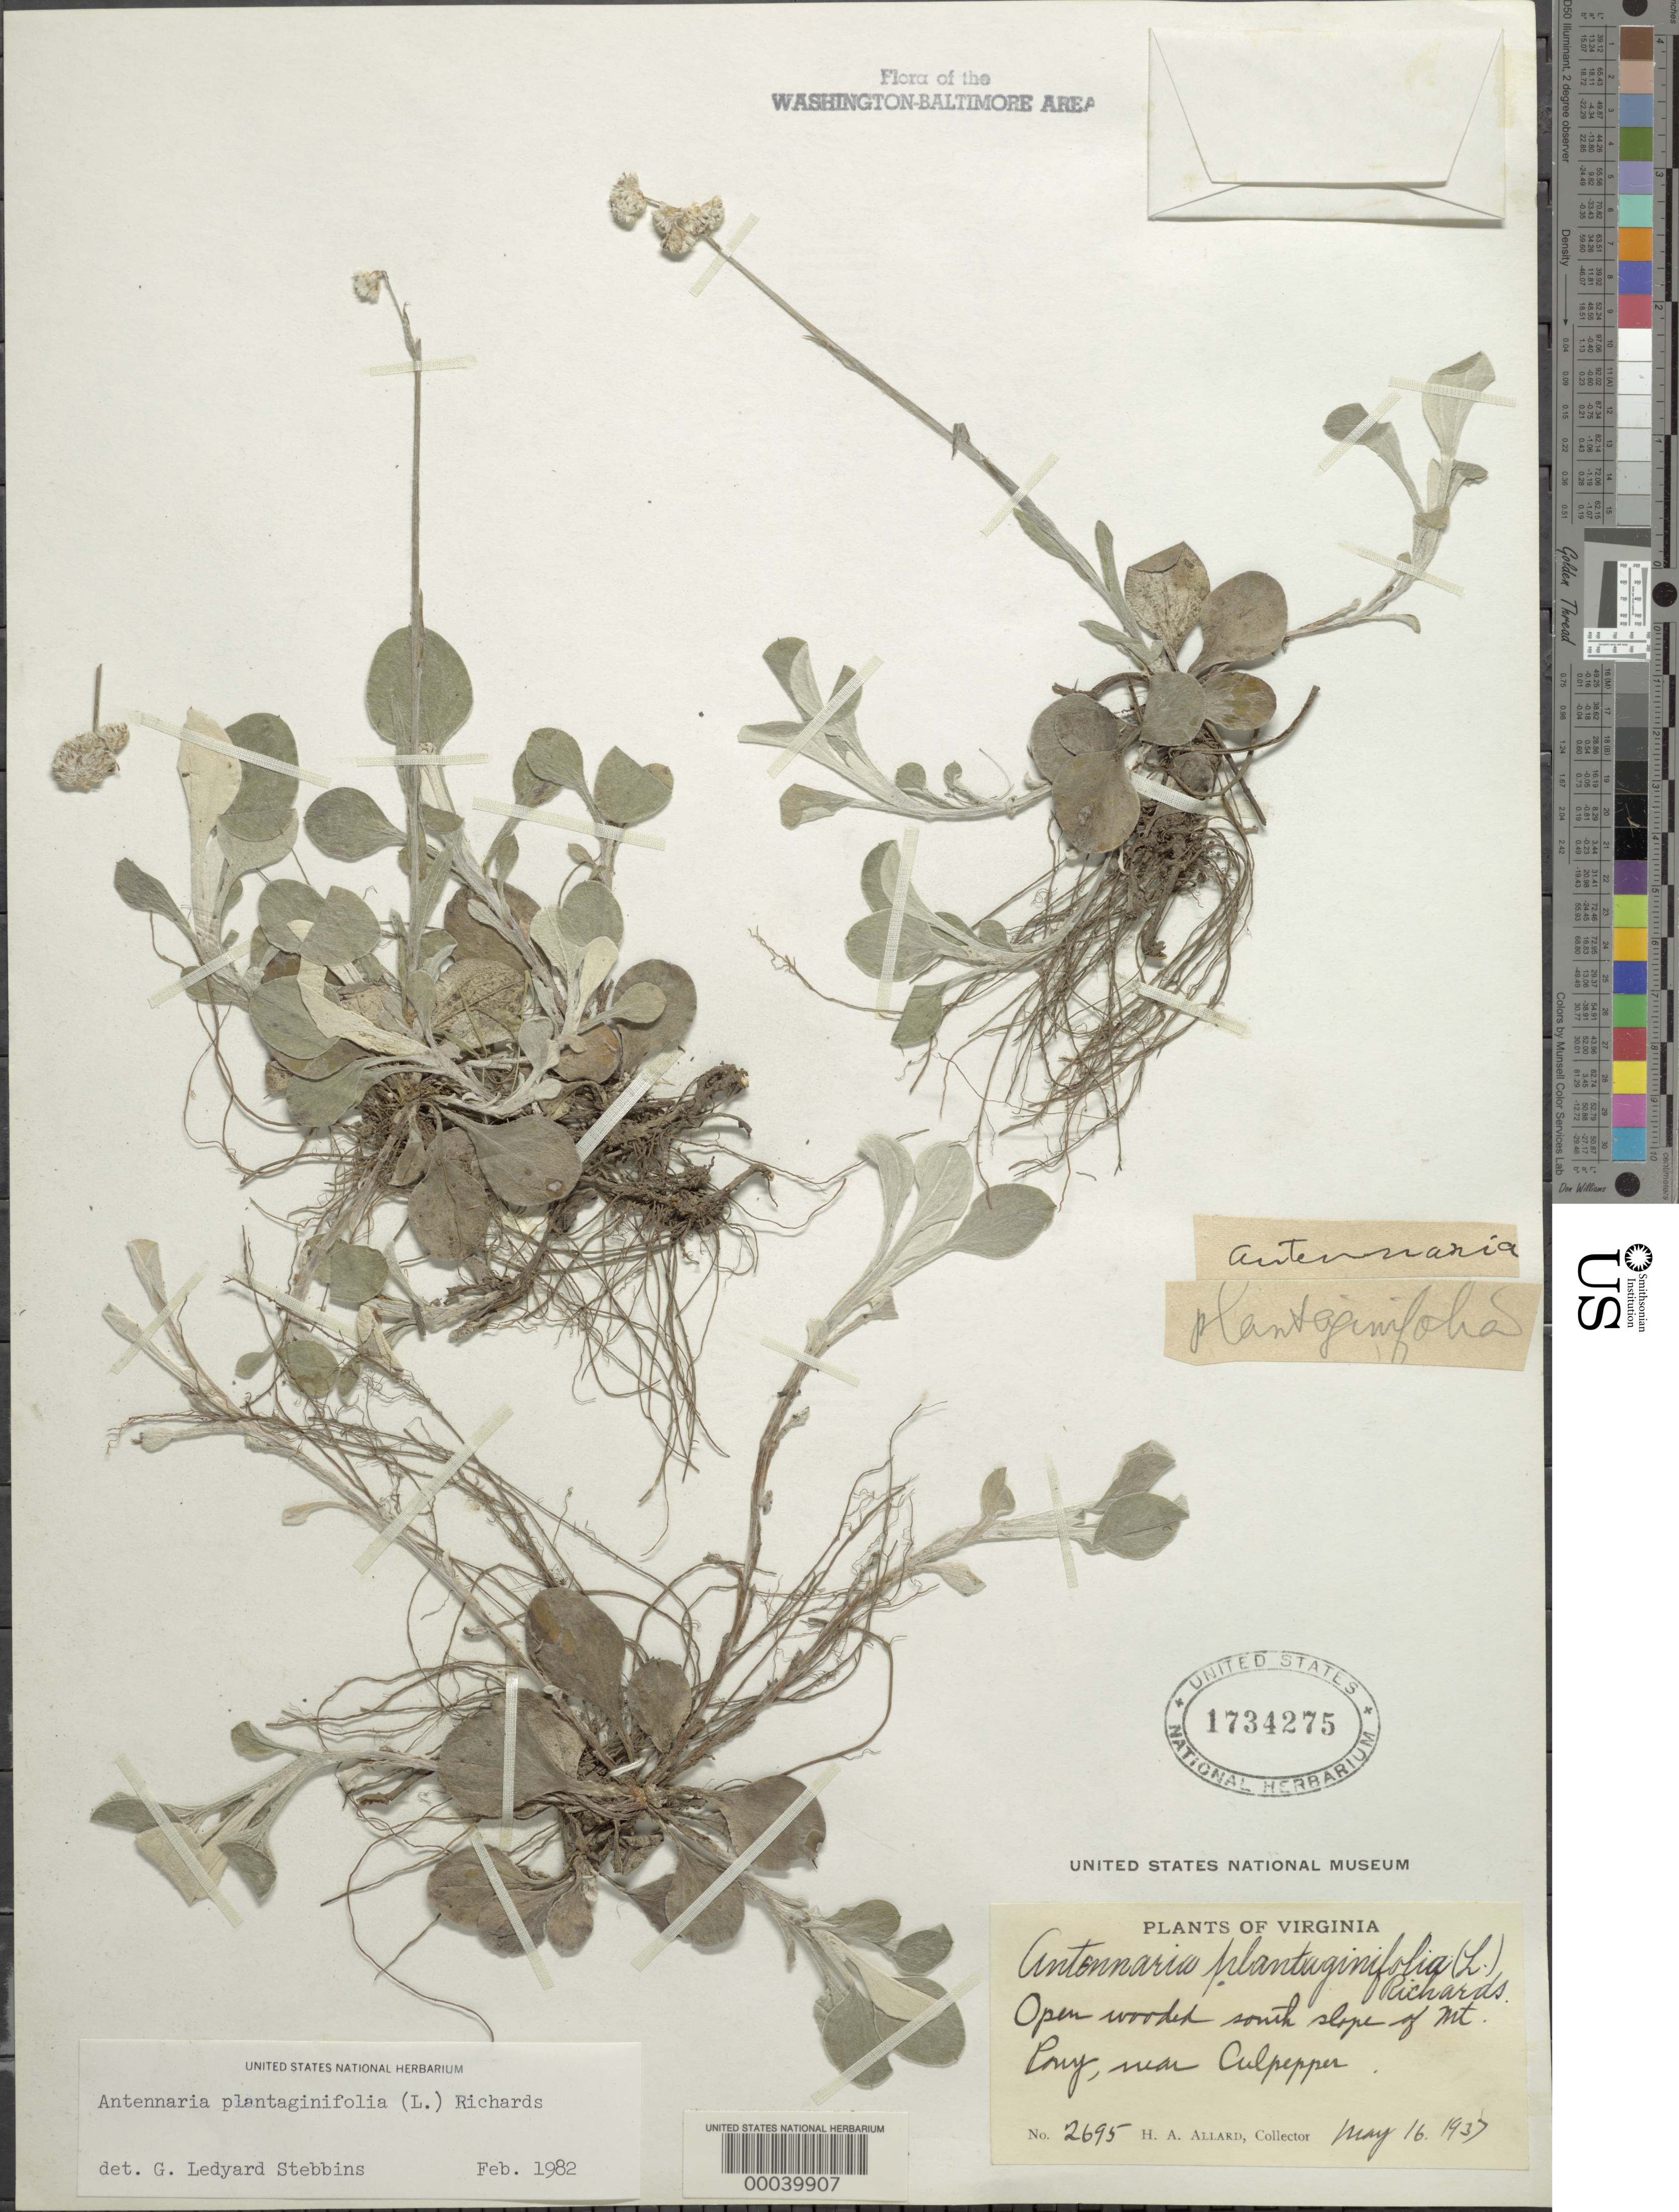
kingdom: Plantae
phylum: Tracheophyta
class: Magnoliopsida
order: Asterales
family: Asteraceae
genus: Antennaria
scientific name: Antennaria plantaginifolia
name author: (L.) Richardson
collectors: H. A. Allard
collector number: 2695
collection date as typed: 16 May 1937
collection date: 1937-05-16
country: United States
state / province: Virginia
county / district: Culpeper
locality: South slope of Mount Pony, near Culpepper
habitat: Open woods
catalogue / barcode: US 1734275